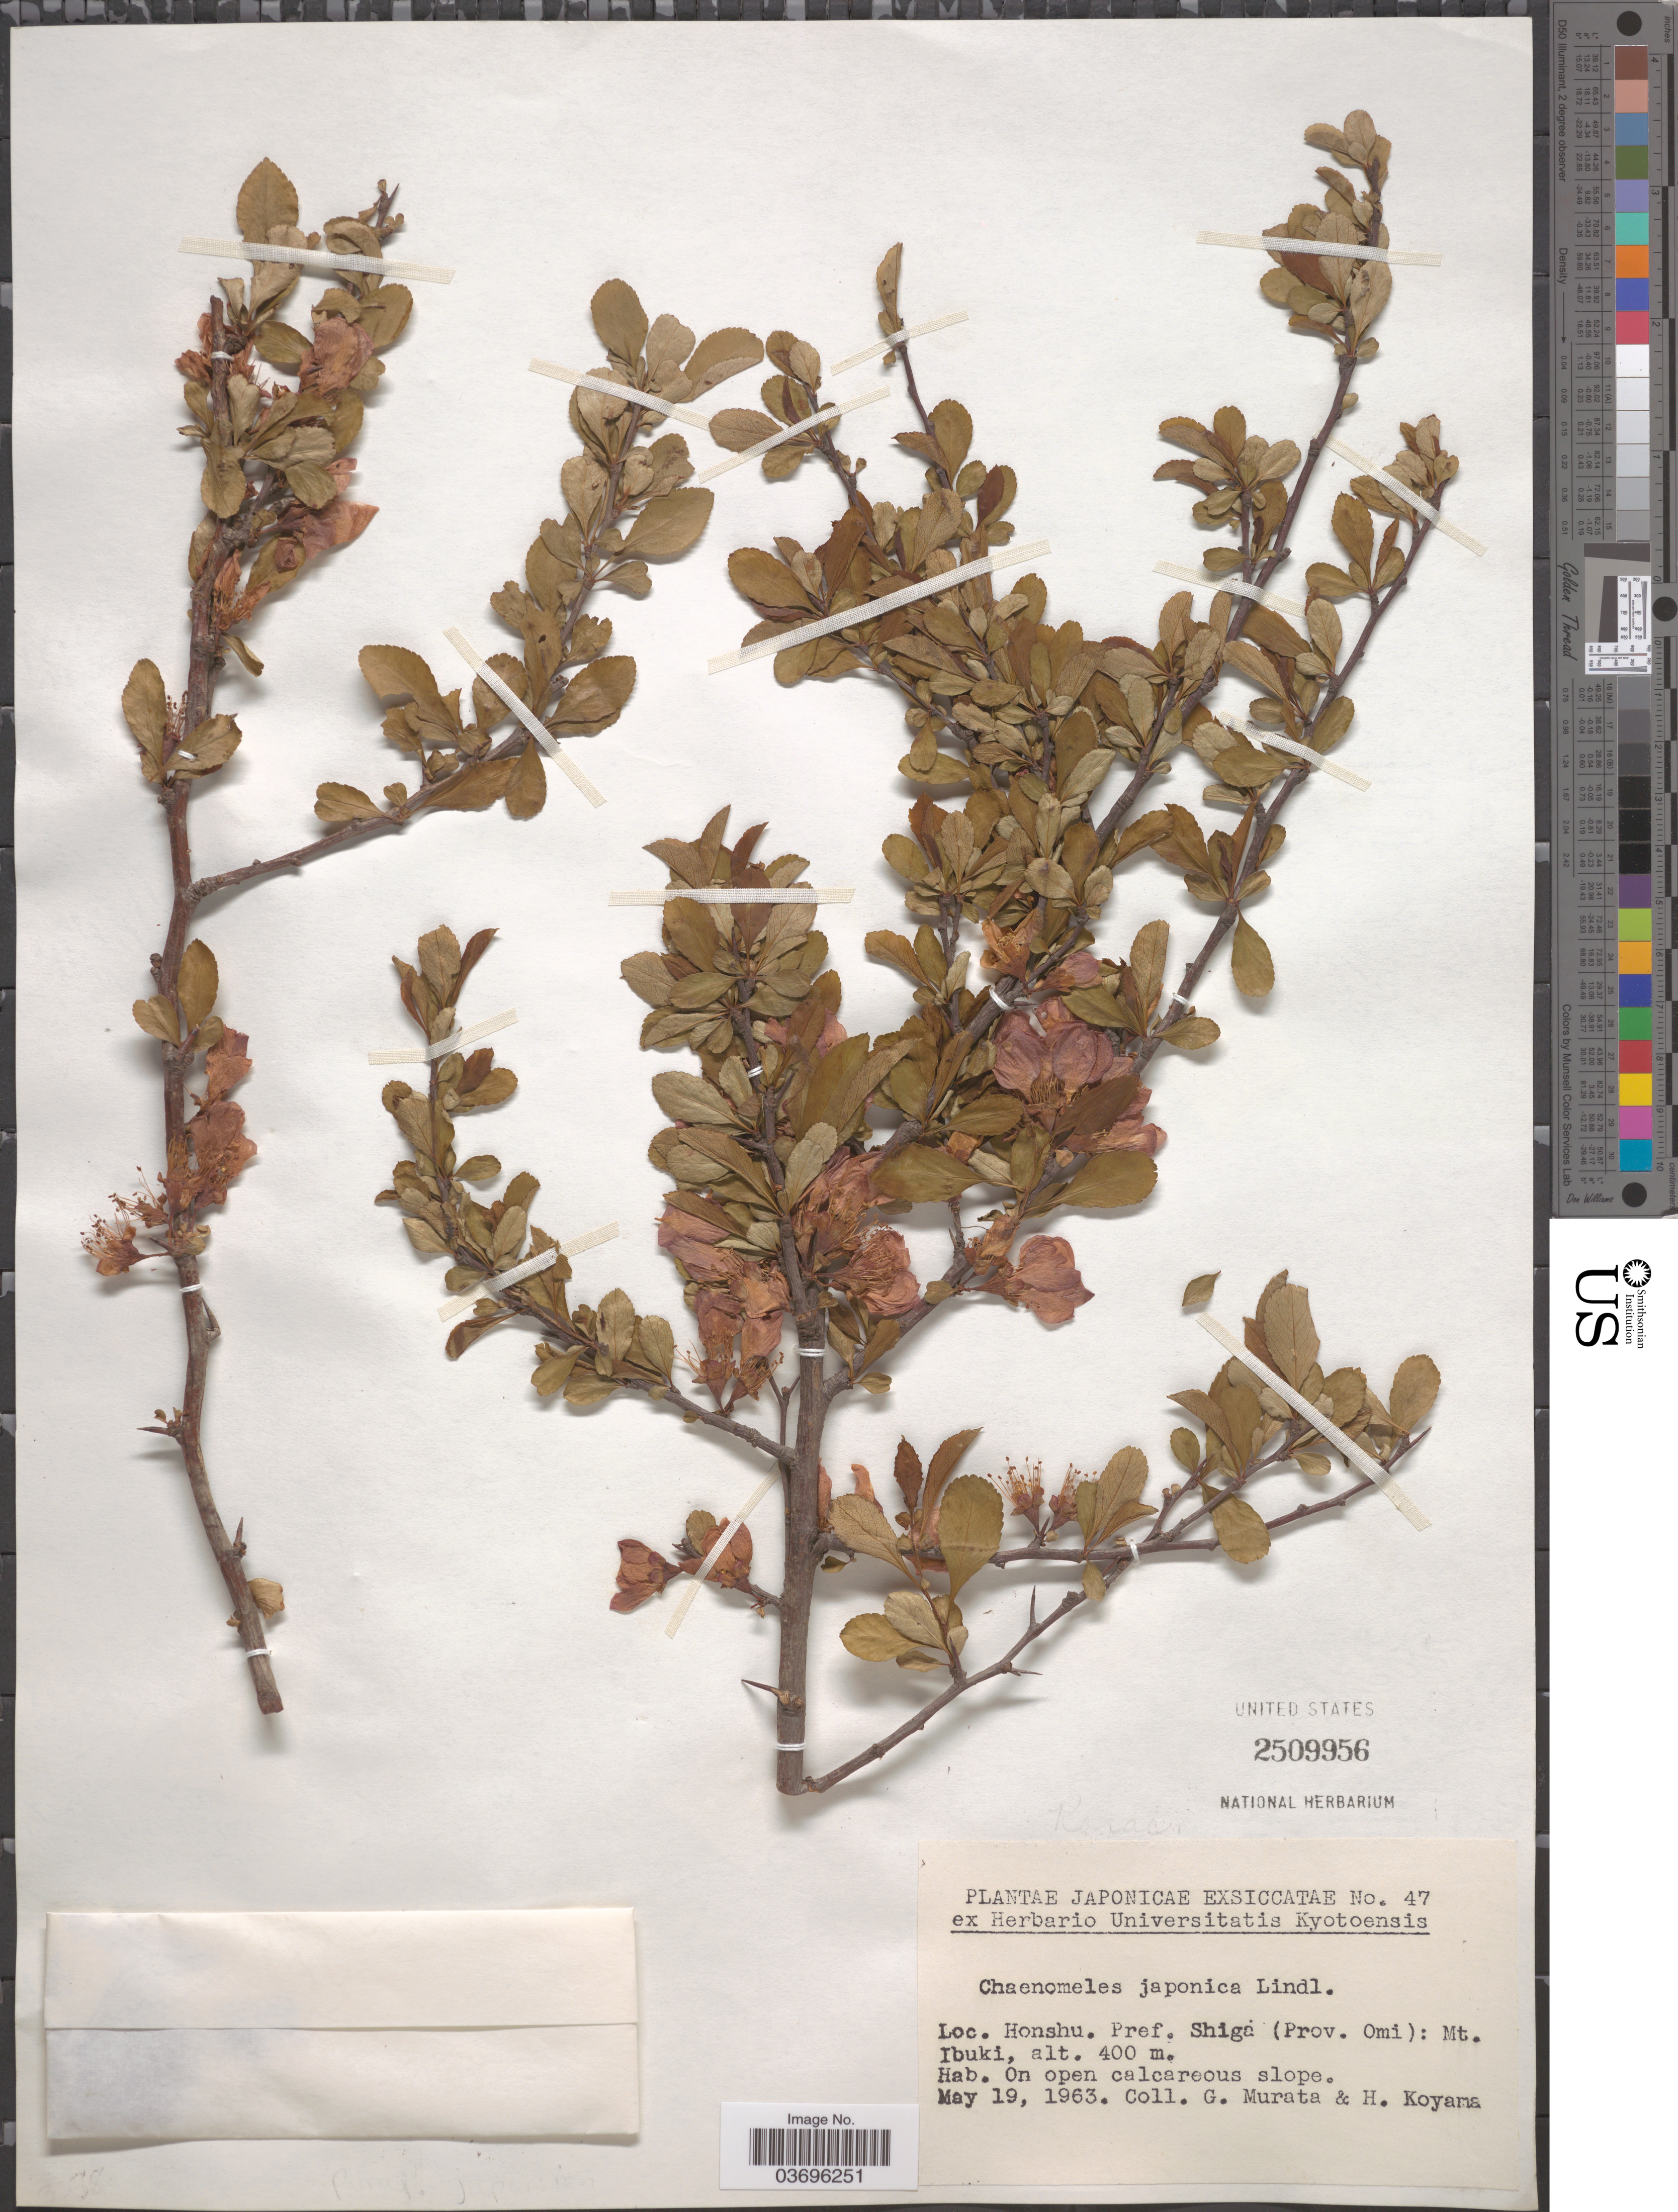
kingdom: Plantae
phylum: Tracheophyta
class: Magnoliopsida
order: Rosales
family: Rosaceae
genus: Chaenomeles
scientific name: Chaenomeles japonica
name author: (Thunb.) Lindl. ex Spach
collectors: G. Murata & H. Koyama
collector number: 47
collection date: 1963-05-19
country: Japan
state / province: Siga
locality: Honshu. Pref. Shiga (Prov. Omi): Mt. Ibuki.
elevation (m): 400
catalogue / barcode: US 2509956